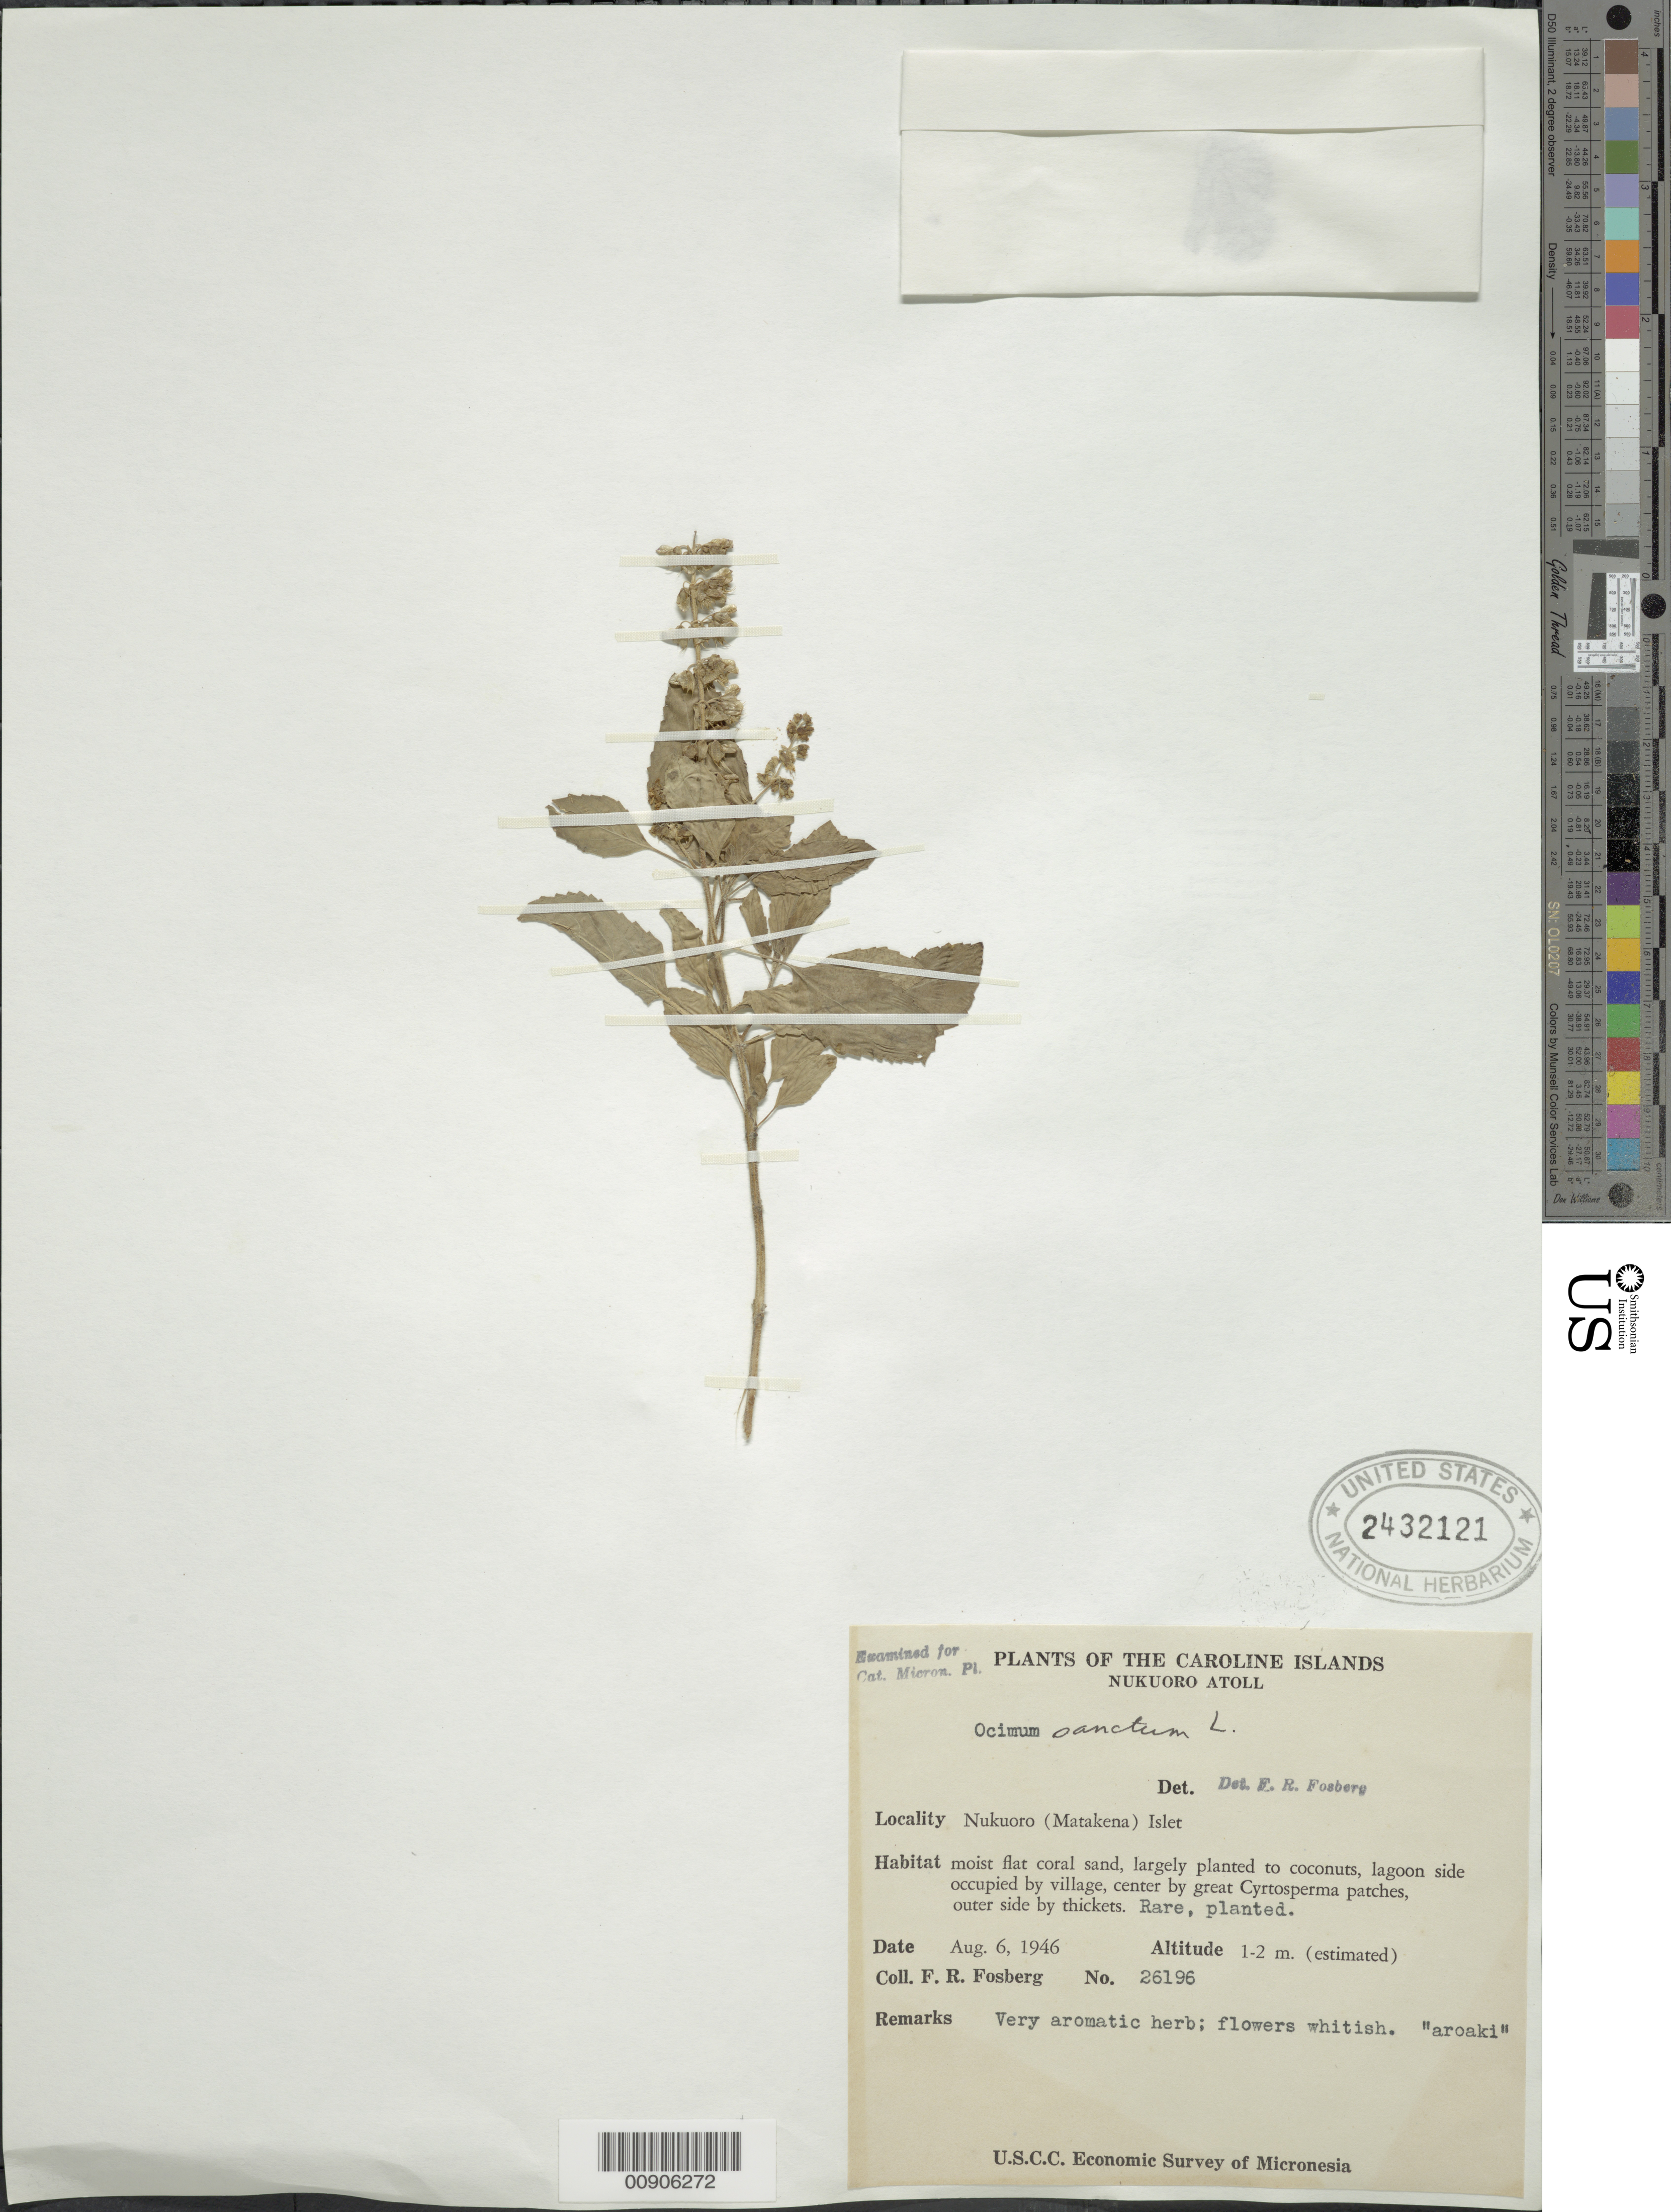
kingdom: Plantae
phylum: Tracheophyta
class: Magnoliopsida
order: Lamiales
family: Lamiaceae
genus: Ocimum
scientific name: Ocimum tenuiflorum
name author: L.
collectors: F. R. Fosberg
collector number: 26196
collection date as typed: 06 Aug 1946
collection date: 1946-08-06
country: Micronesia, Federated States of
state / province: Pohnpei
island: Nukuoro Atoll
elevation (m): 1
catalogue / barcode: US 2432121